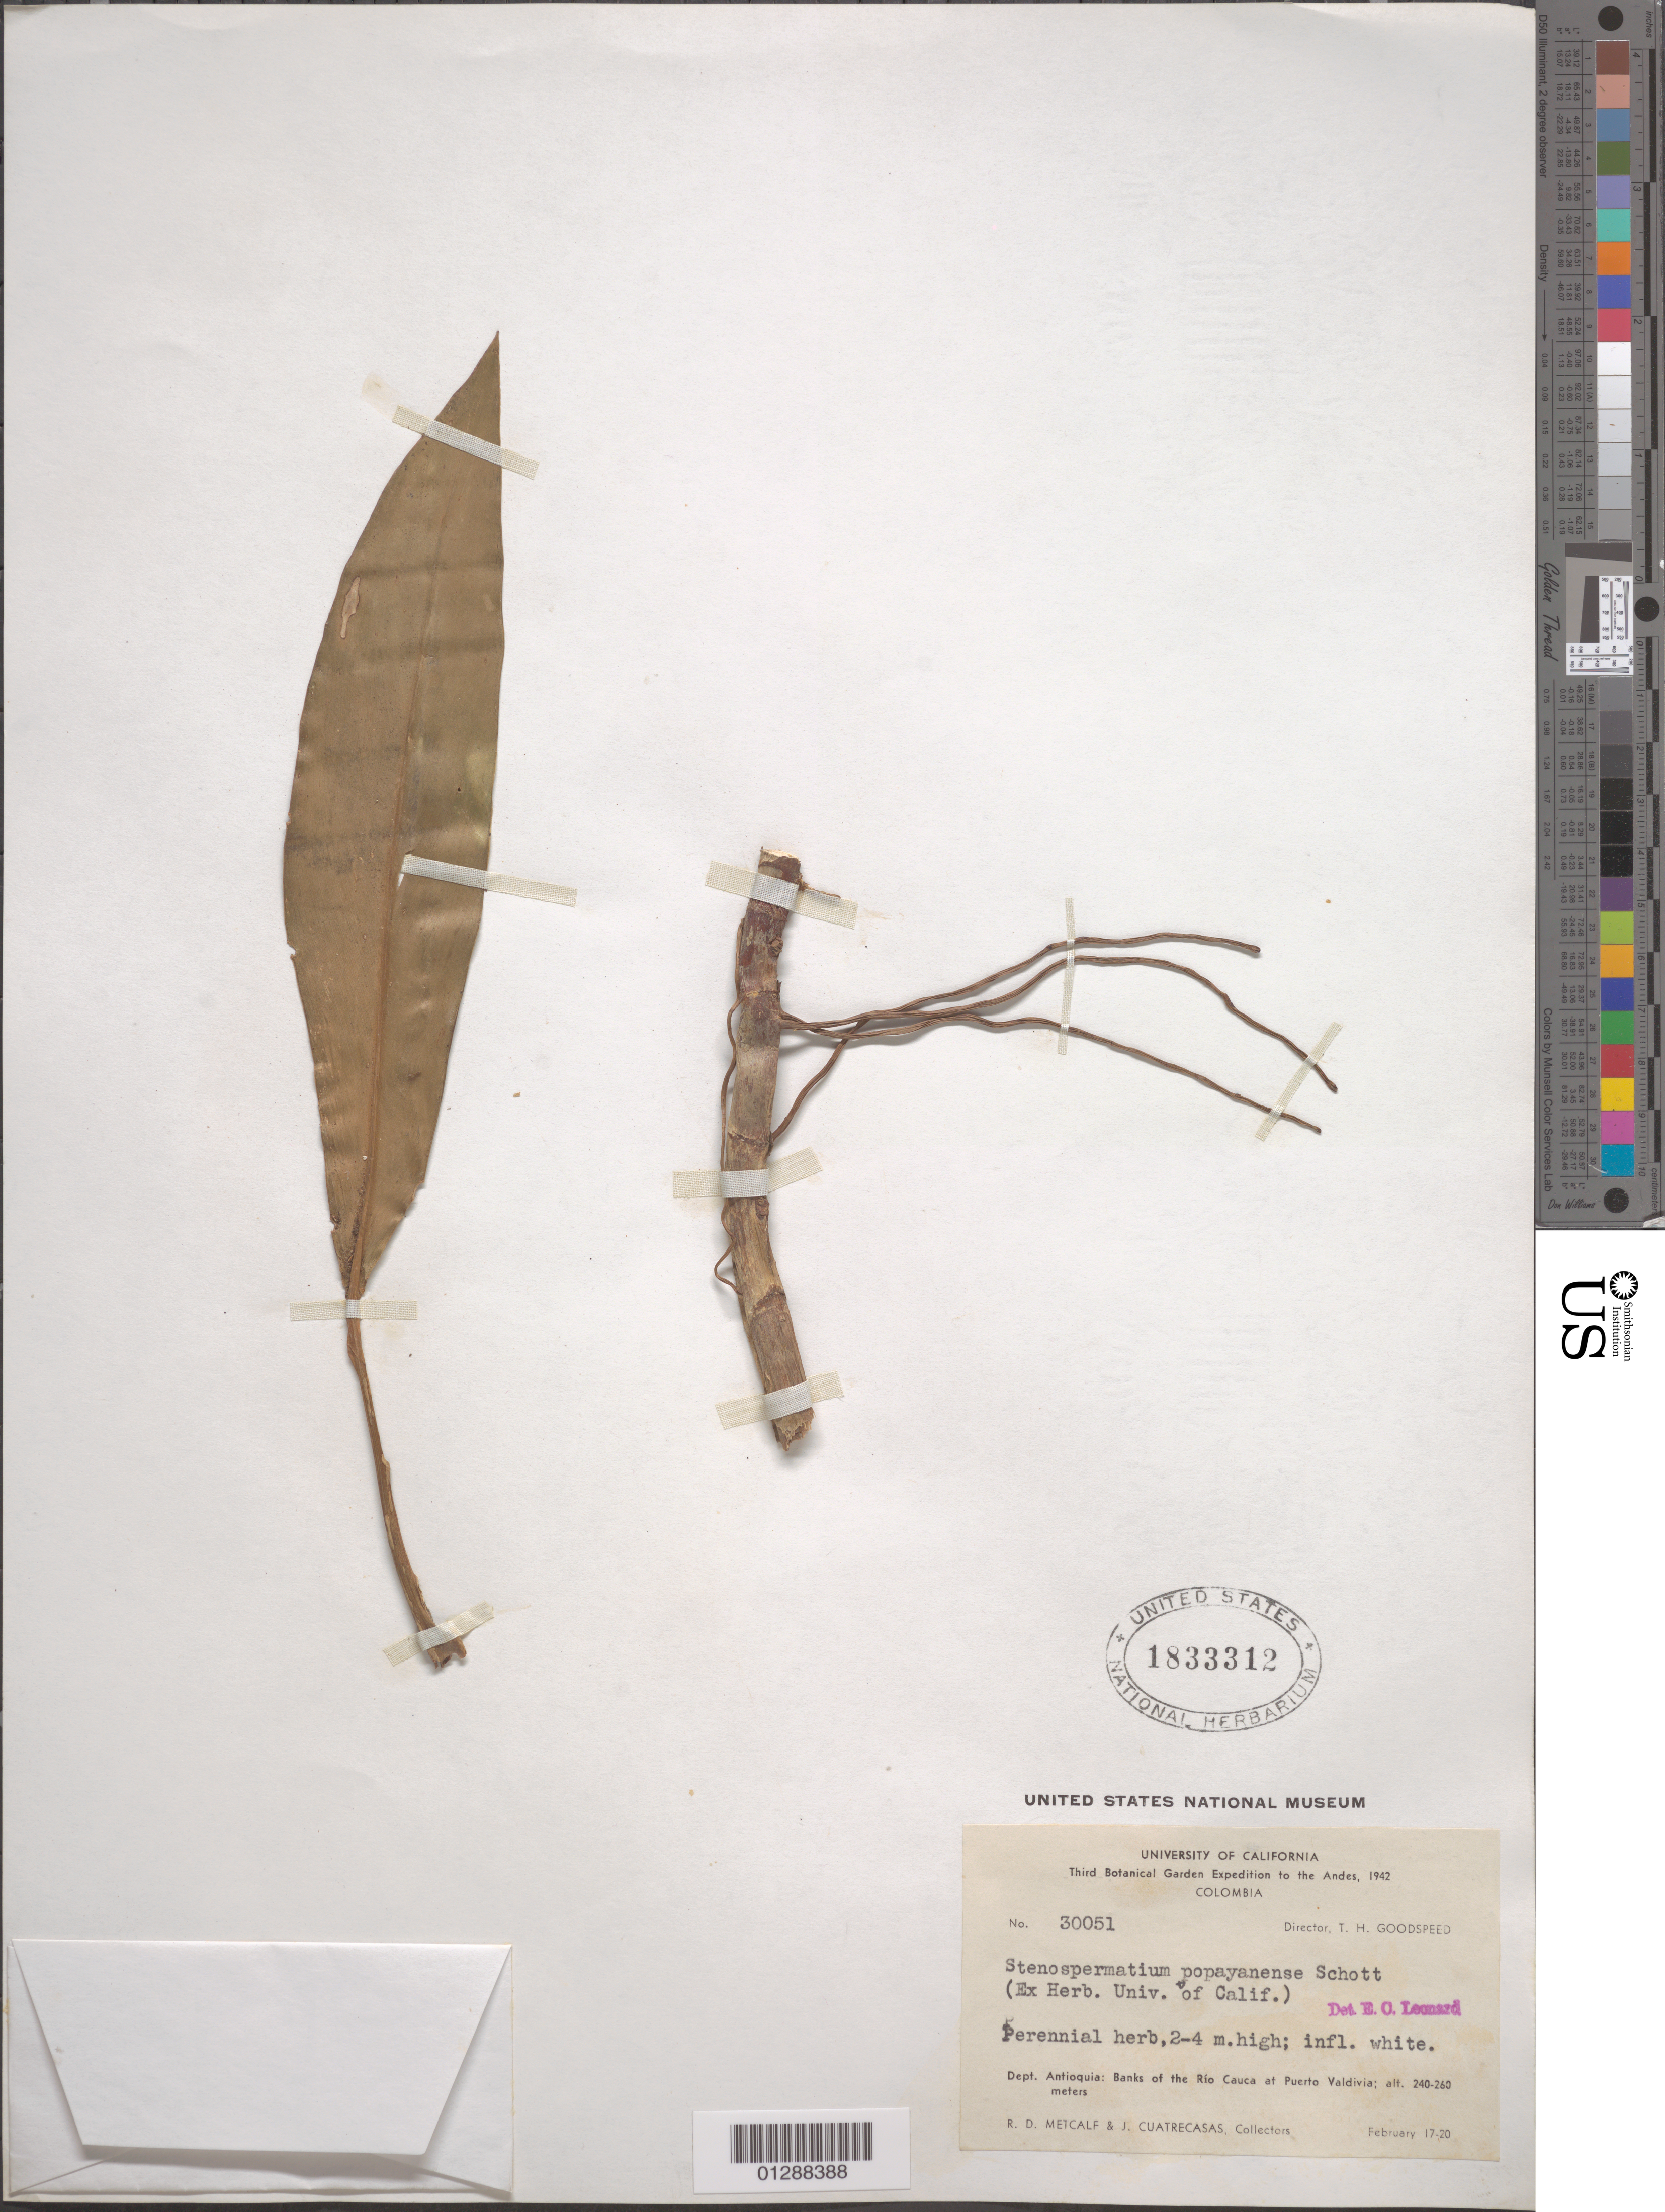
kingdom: Plantae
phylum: Tracheophyta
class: Liliopsida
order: Alismatales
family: Araceae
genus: Stenospermation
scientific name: Stenospermation popayanense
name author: Schott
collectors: R. D. Metcalf & J. Cuatrecasas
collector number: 30051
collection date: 1942-02-17/1942-02-20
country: Colombia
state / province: Antioquia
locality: The Andes. Dept. Antioquia: Banks of the Río Cauca at Puerto Valdivia.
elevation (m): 240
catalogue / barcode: US 1833312